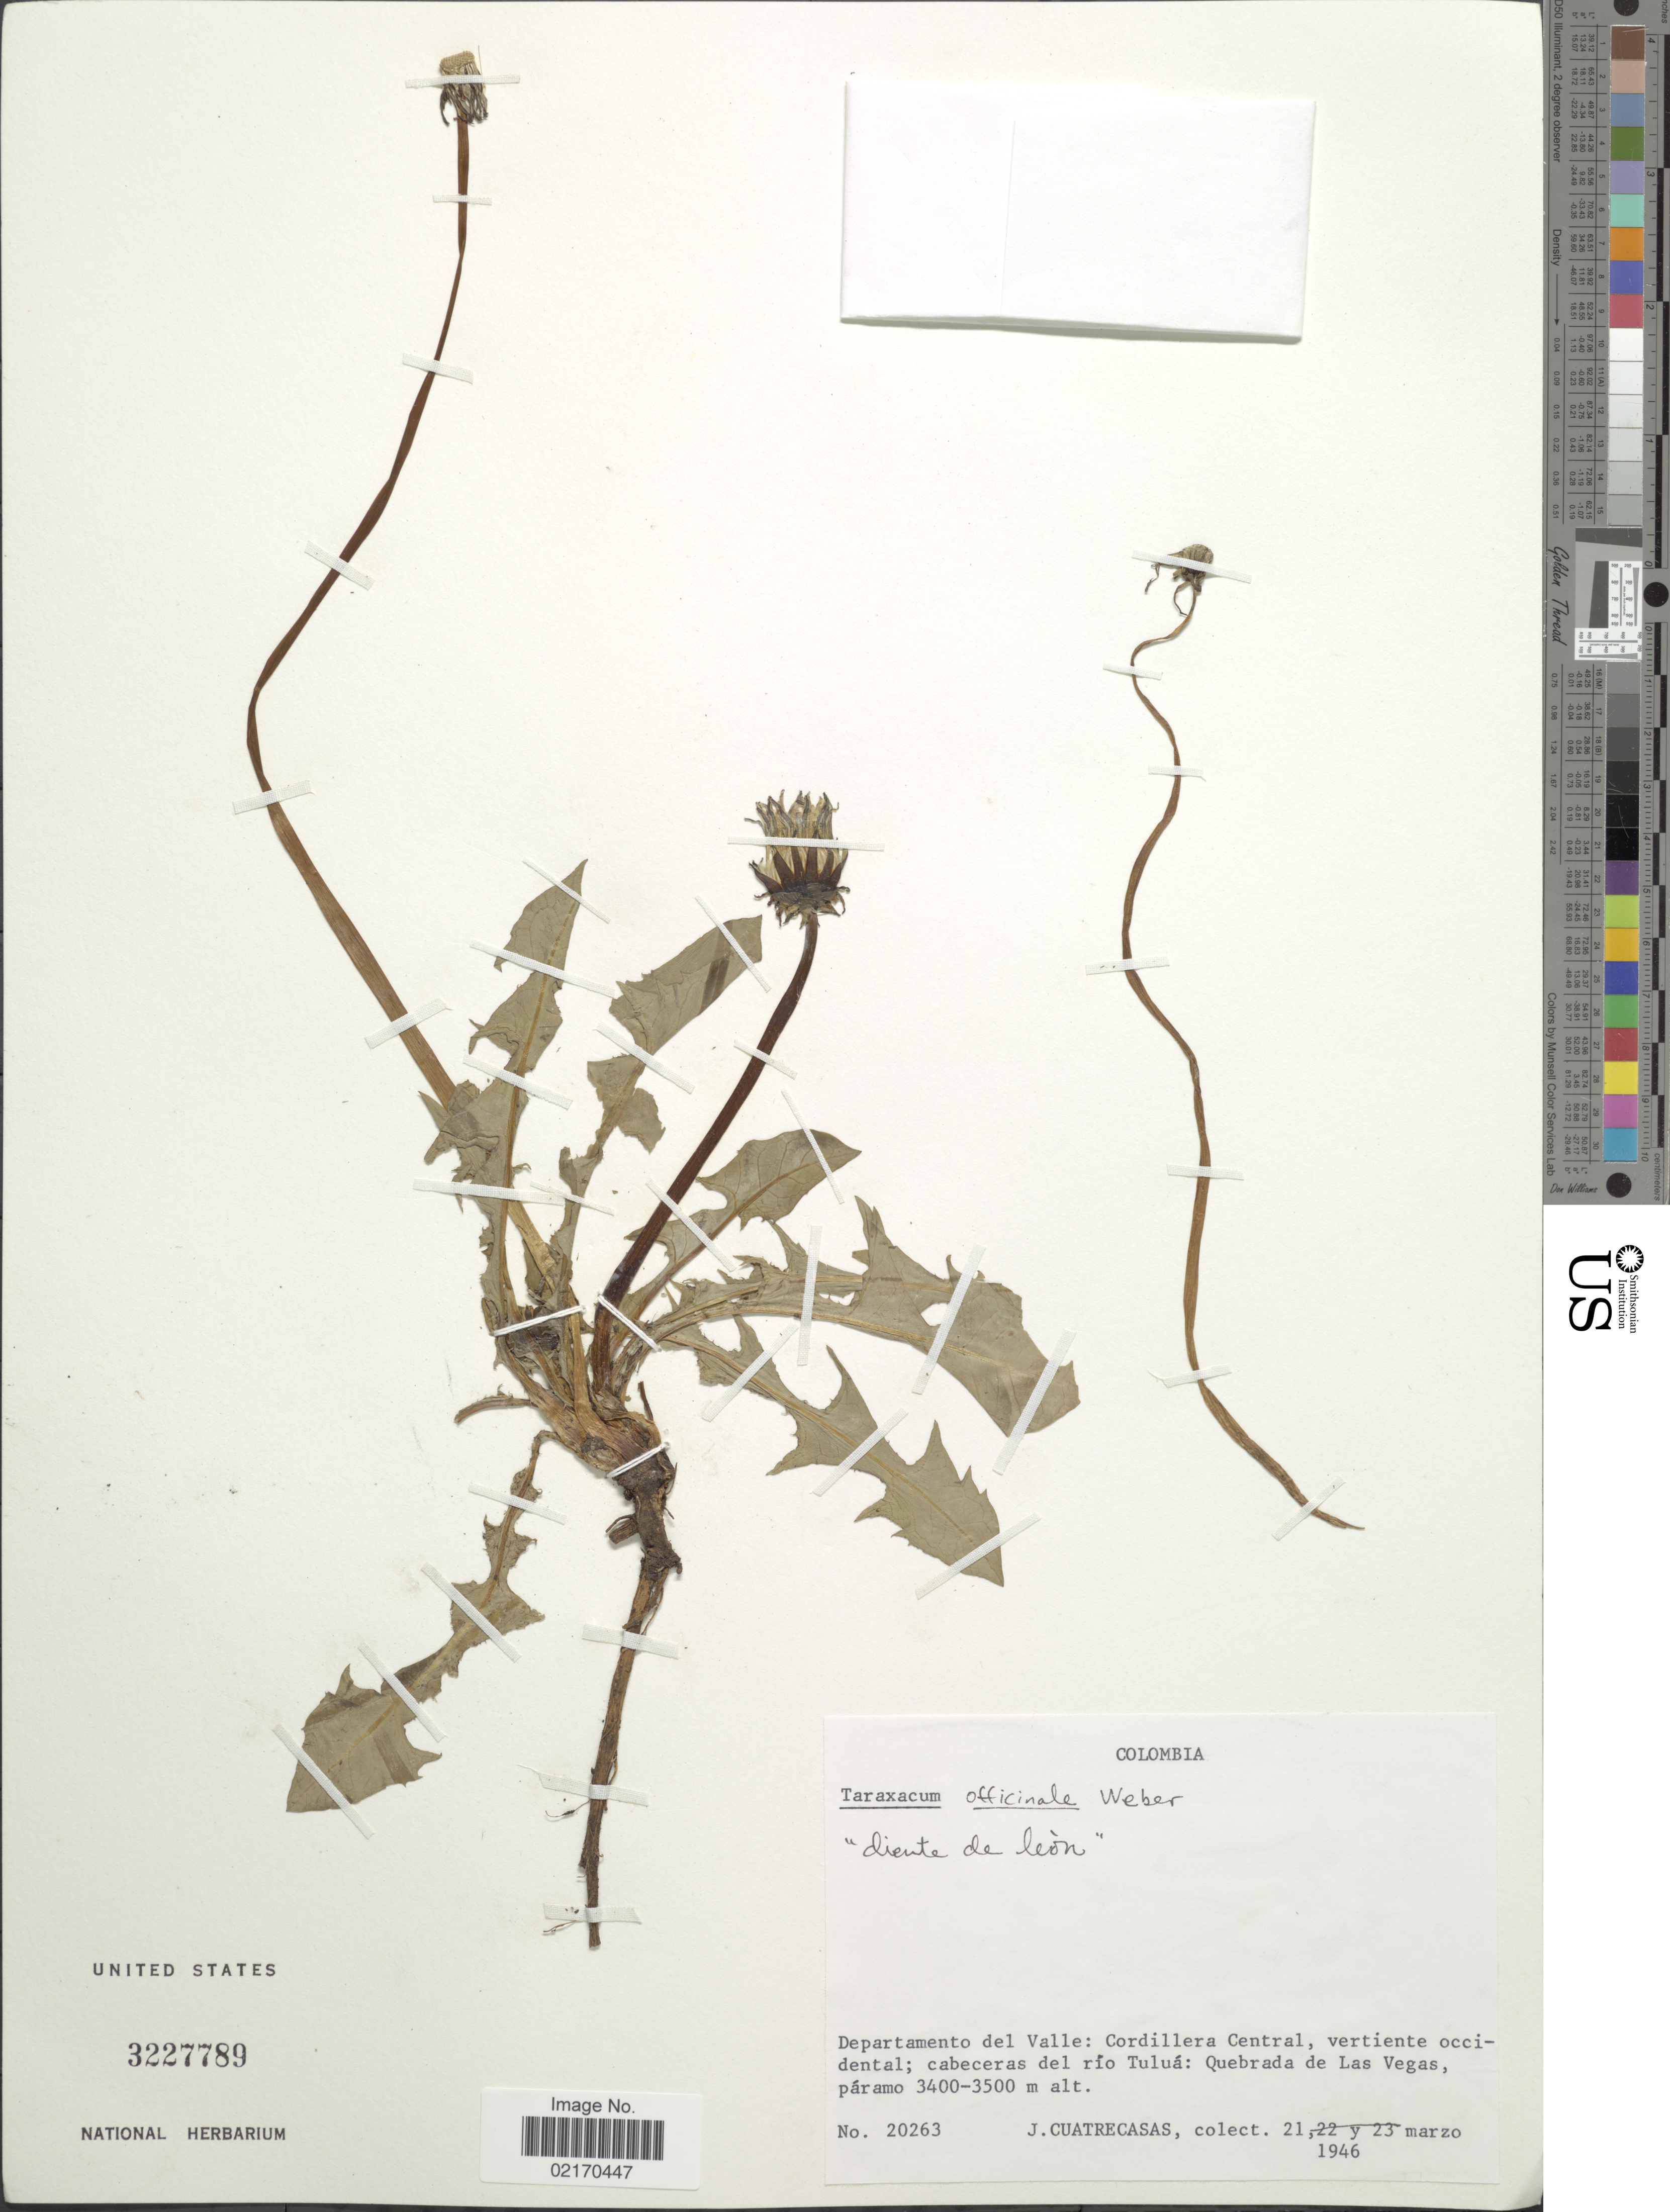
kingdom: Plantae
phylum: Tracheophyta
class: Magnoliopsida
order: Asterales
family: Asteraceae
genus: Taraxacum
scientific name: Taraxacum officinale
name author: G.H. Weber ex F.H. Wigg.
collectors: J. Cuatrecasas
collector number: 20263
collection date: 1946-03-20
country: Colombia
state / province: Valle del Cauca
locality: Valle: Cordillera Central, vertiente occidental; cabeceras del rio Tulua: Quebrada de Las Vegas, paramo.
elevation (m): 3400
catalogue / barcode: US 3227789